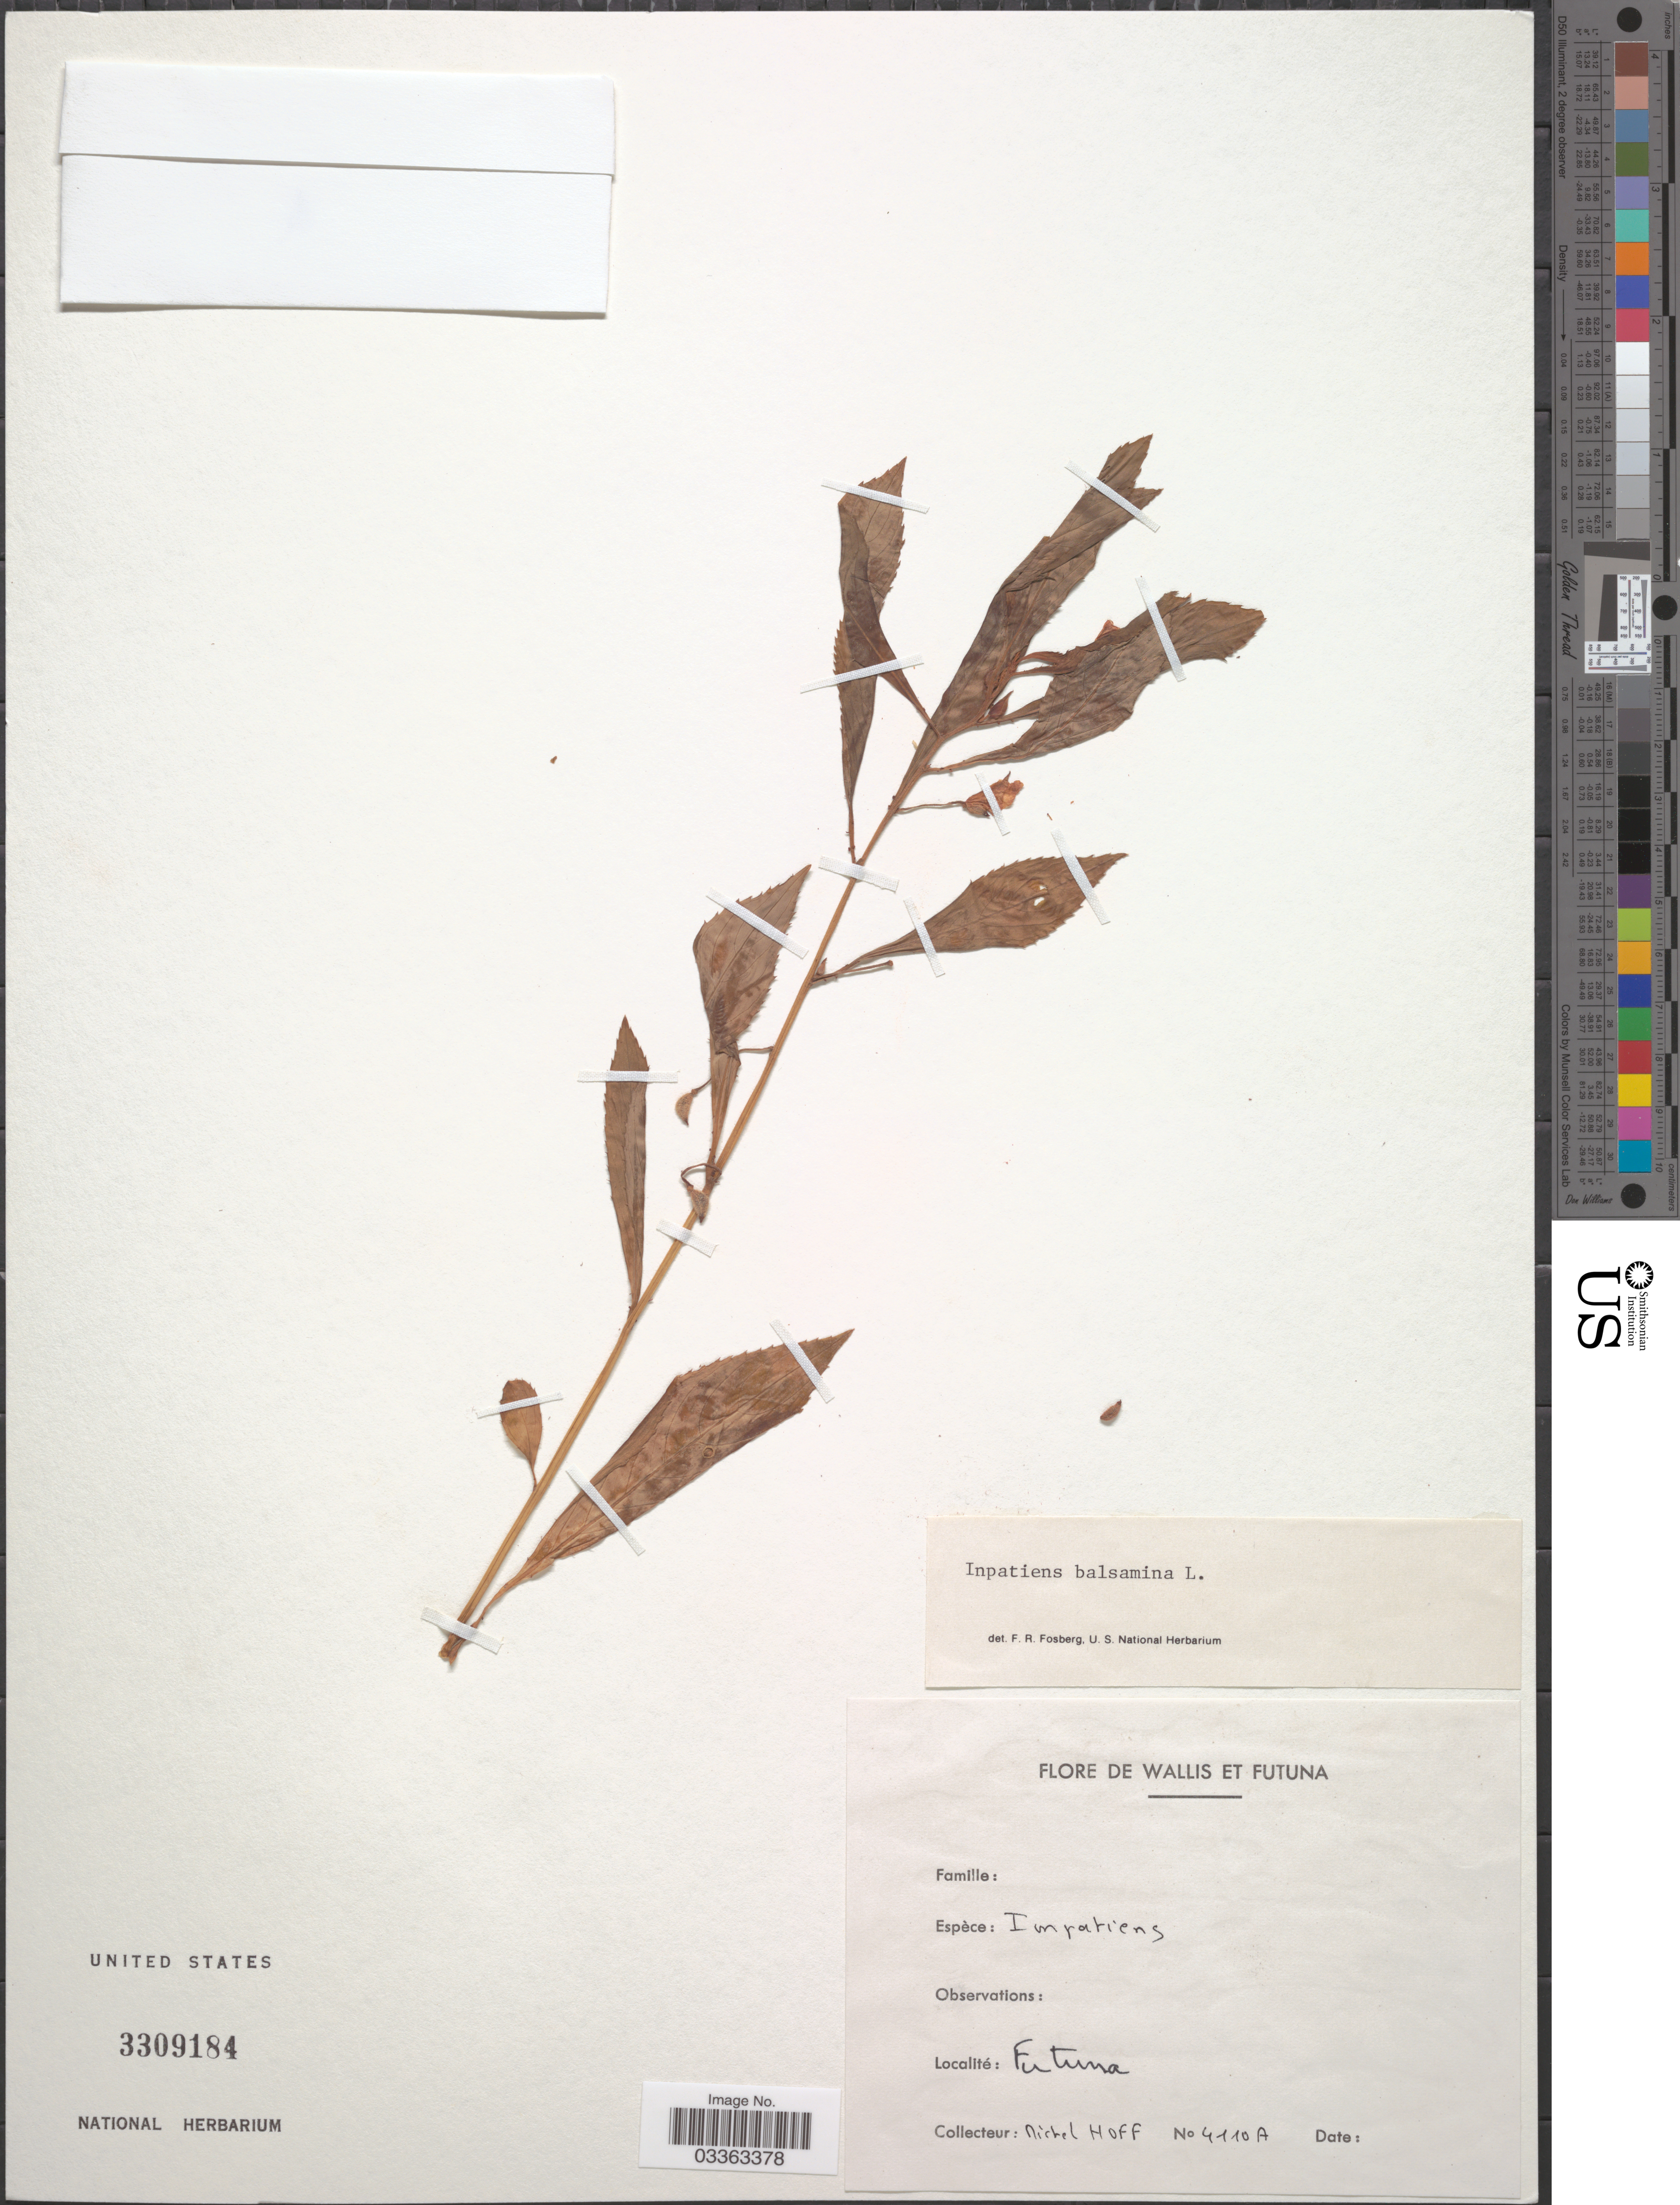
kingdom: Plantae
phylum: Tracheophyta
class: Magnoliopsida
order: Ericales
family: Balsaminaceae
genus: Impatiens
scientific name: Impatiens balsamina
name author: L.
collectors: N. Hoff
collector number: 4110A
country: Wallis and Futuna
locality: Futuna.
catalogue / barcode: US 3309184